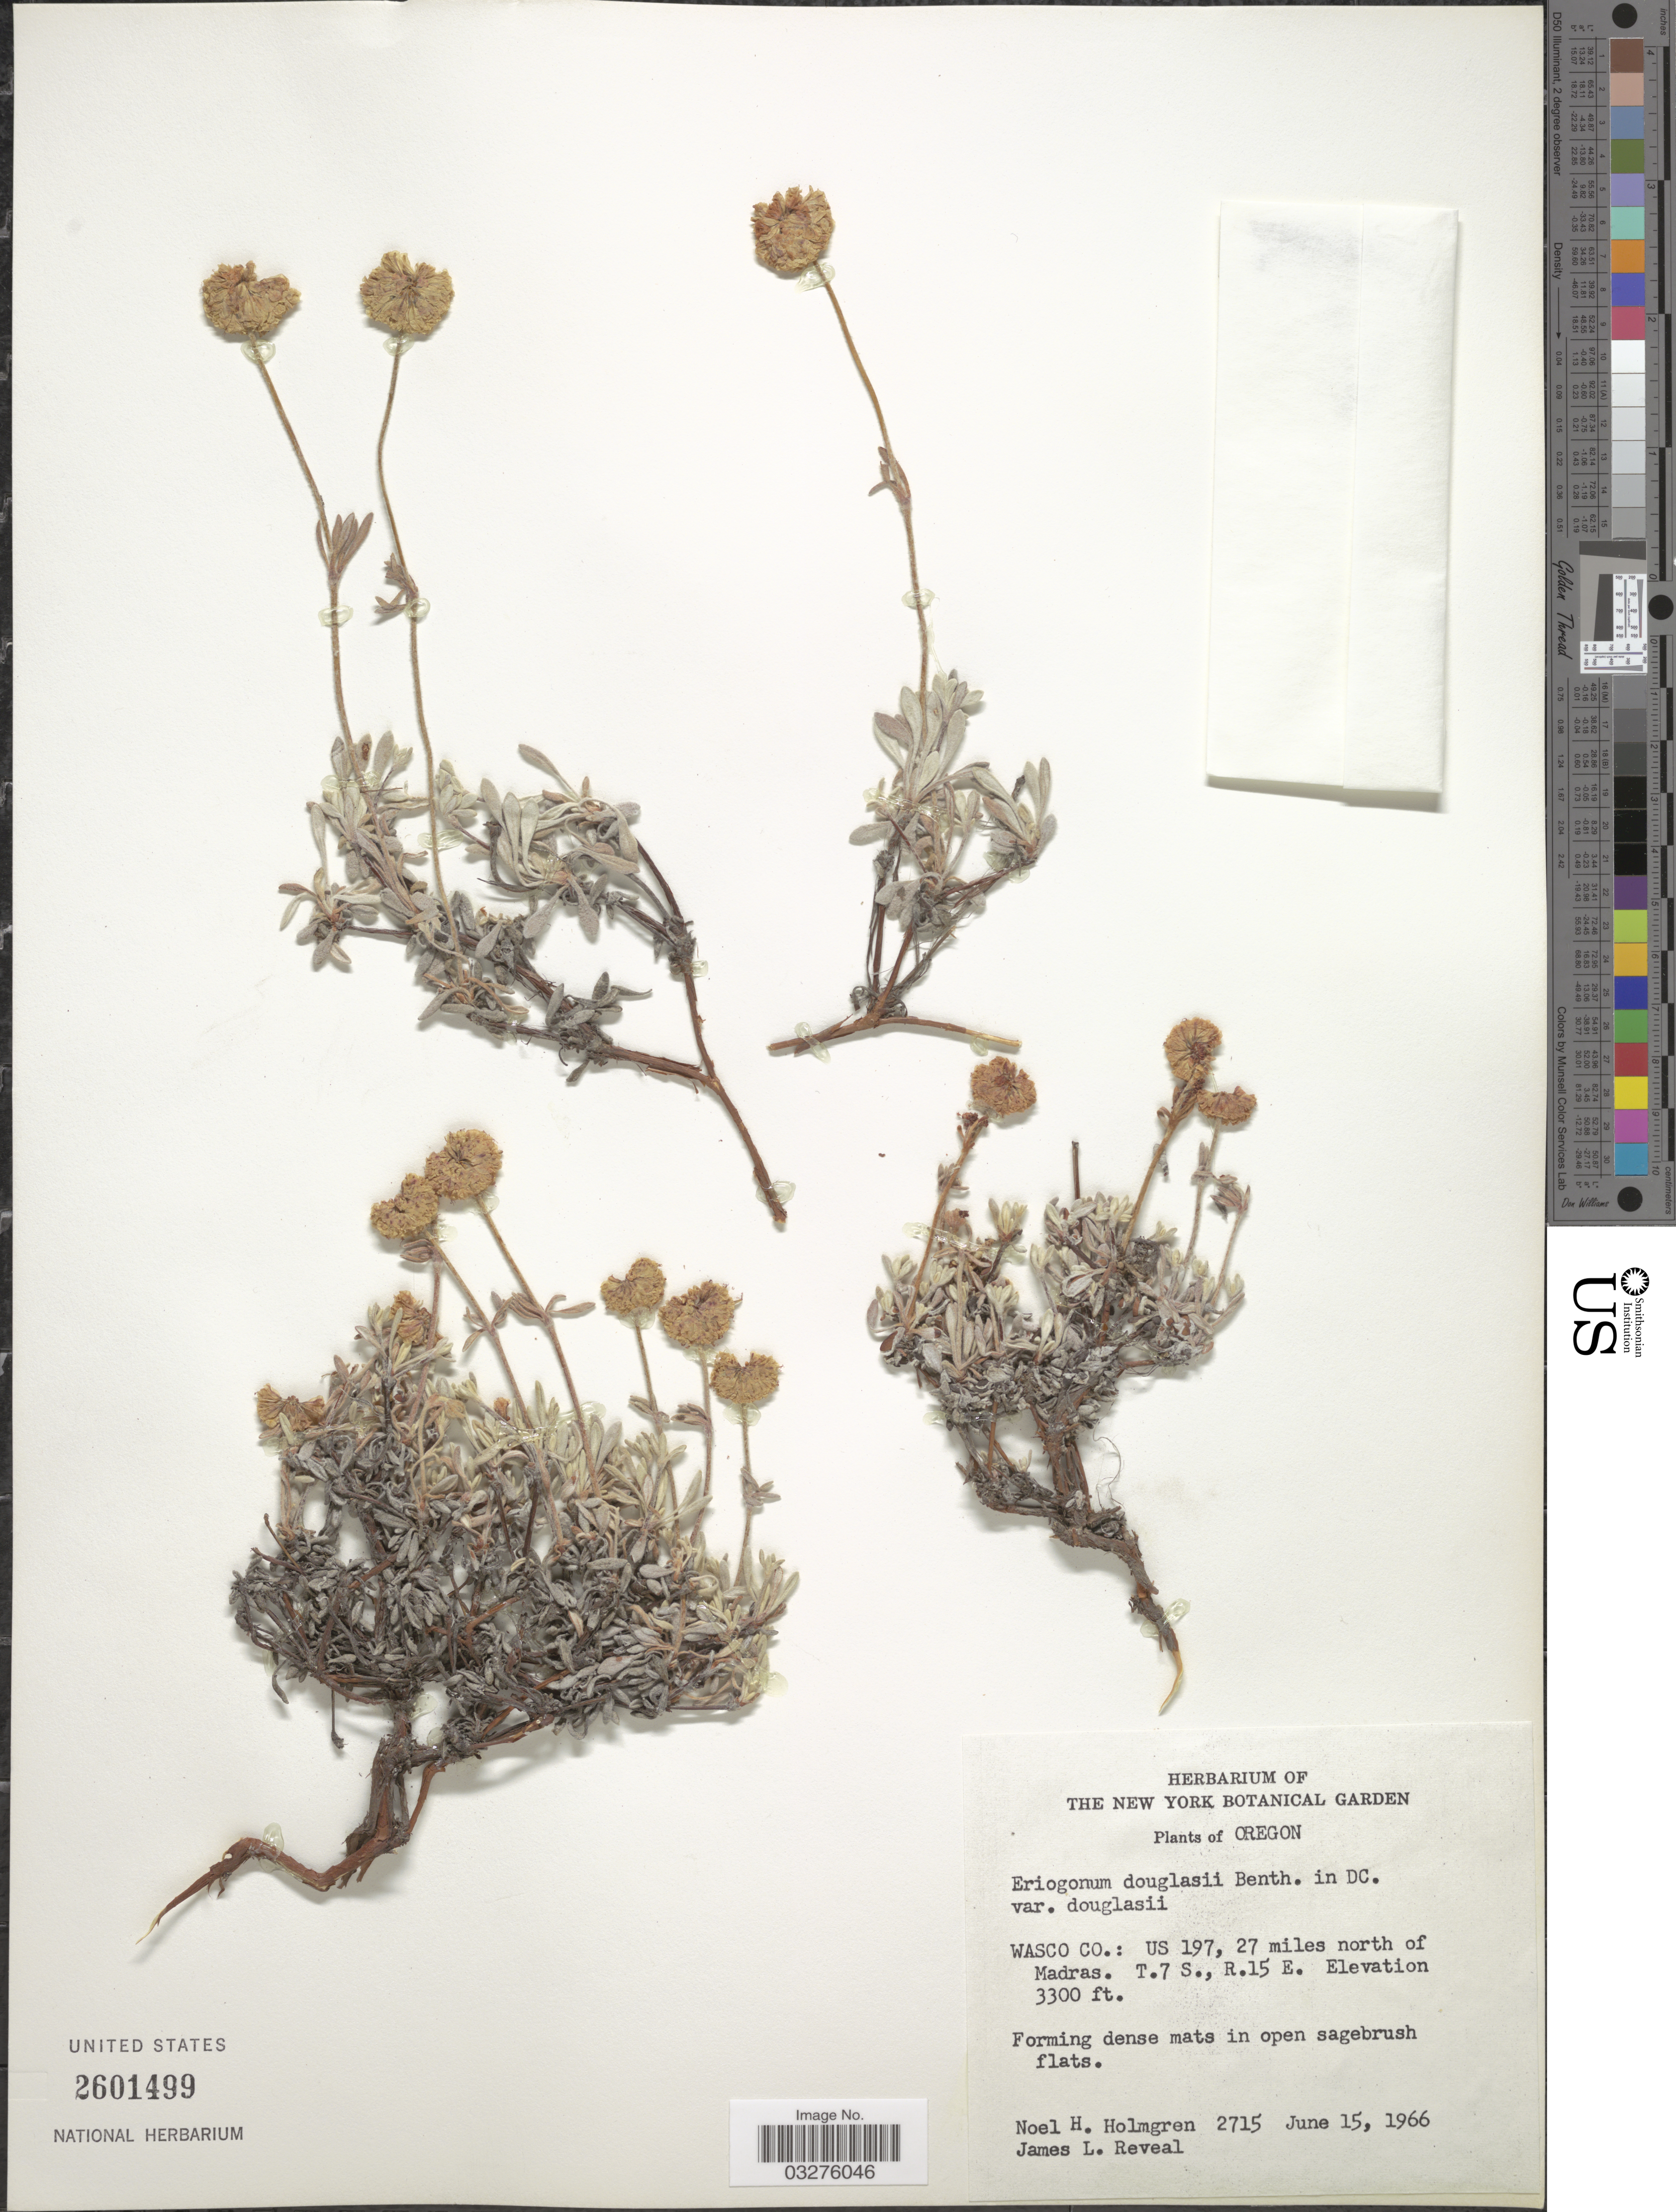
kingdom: Plantae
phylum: Tracheophyta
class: Magnoliopsida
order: Caryophyllales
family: Polygonaceae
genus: Eriogonum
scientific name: Eriogonum douglasii var. douglasii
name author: Benth.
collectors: N. H. Holmgren & J. L. Reveal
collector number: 2715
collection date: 1966-06-15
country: United States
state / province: Oregon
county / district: Wasco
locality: Wasco Co.: US 197, 27 miles north of Madras. T.7 S., R.15 E.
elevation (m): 1006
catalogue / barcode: US 2601499